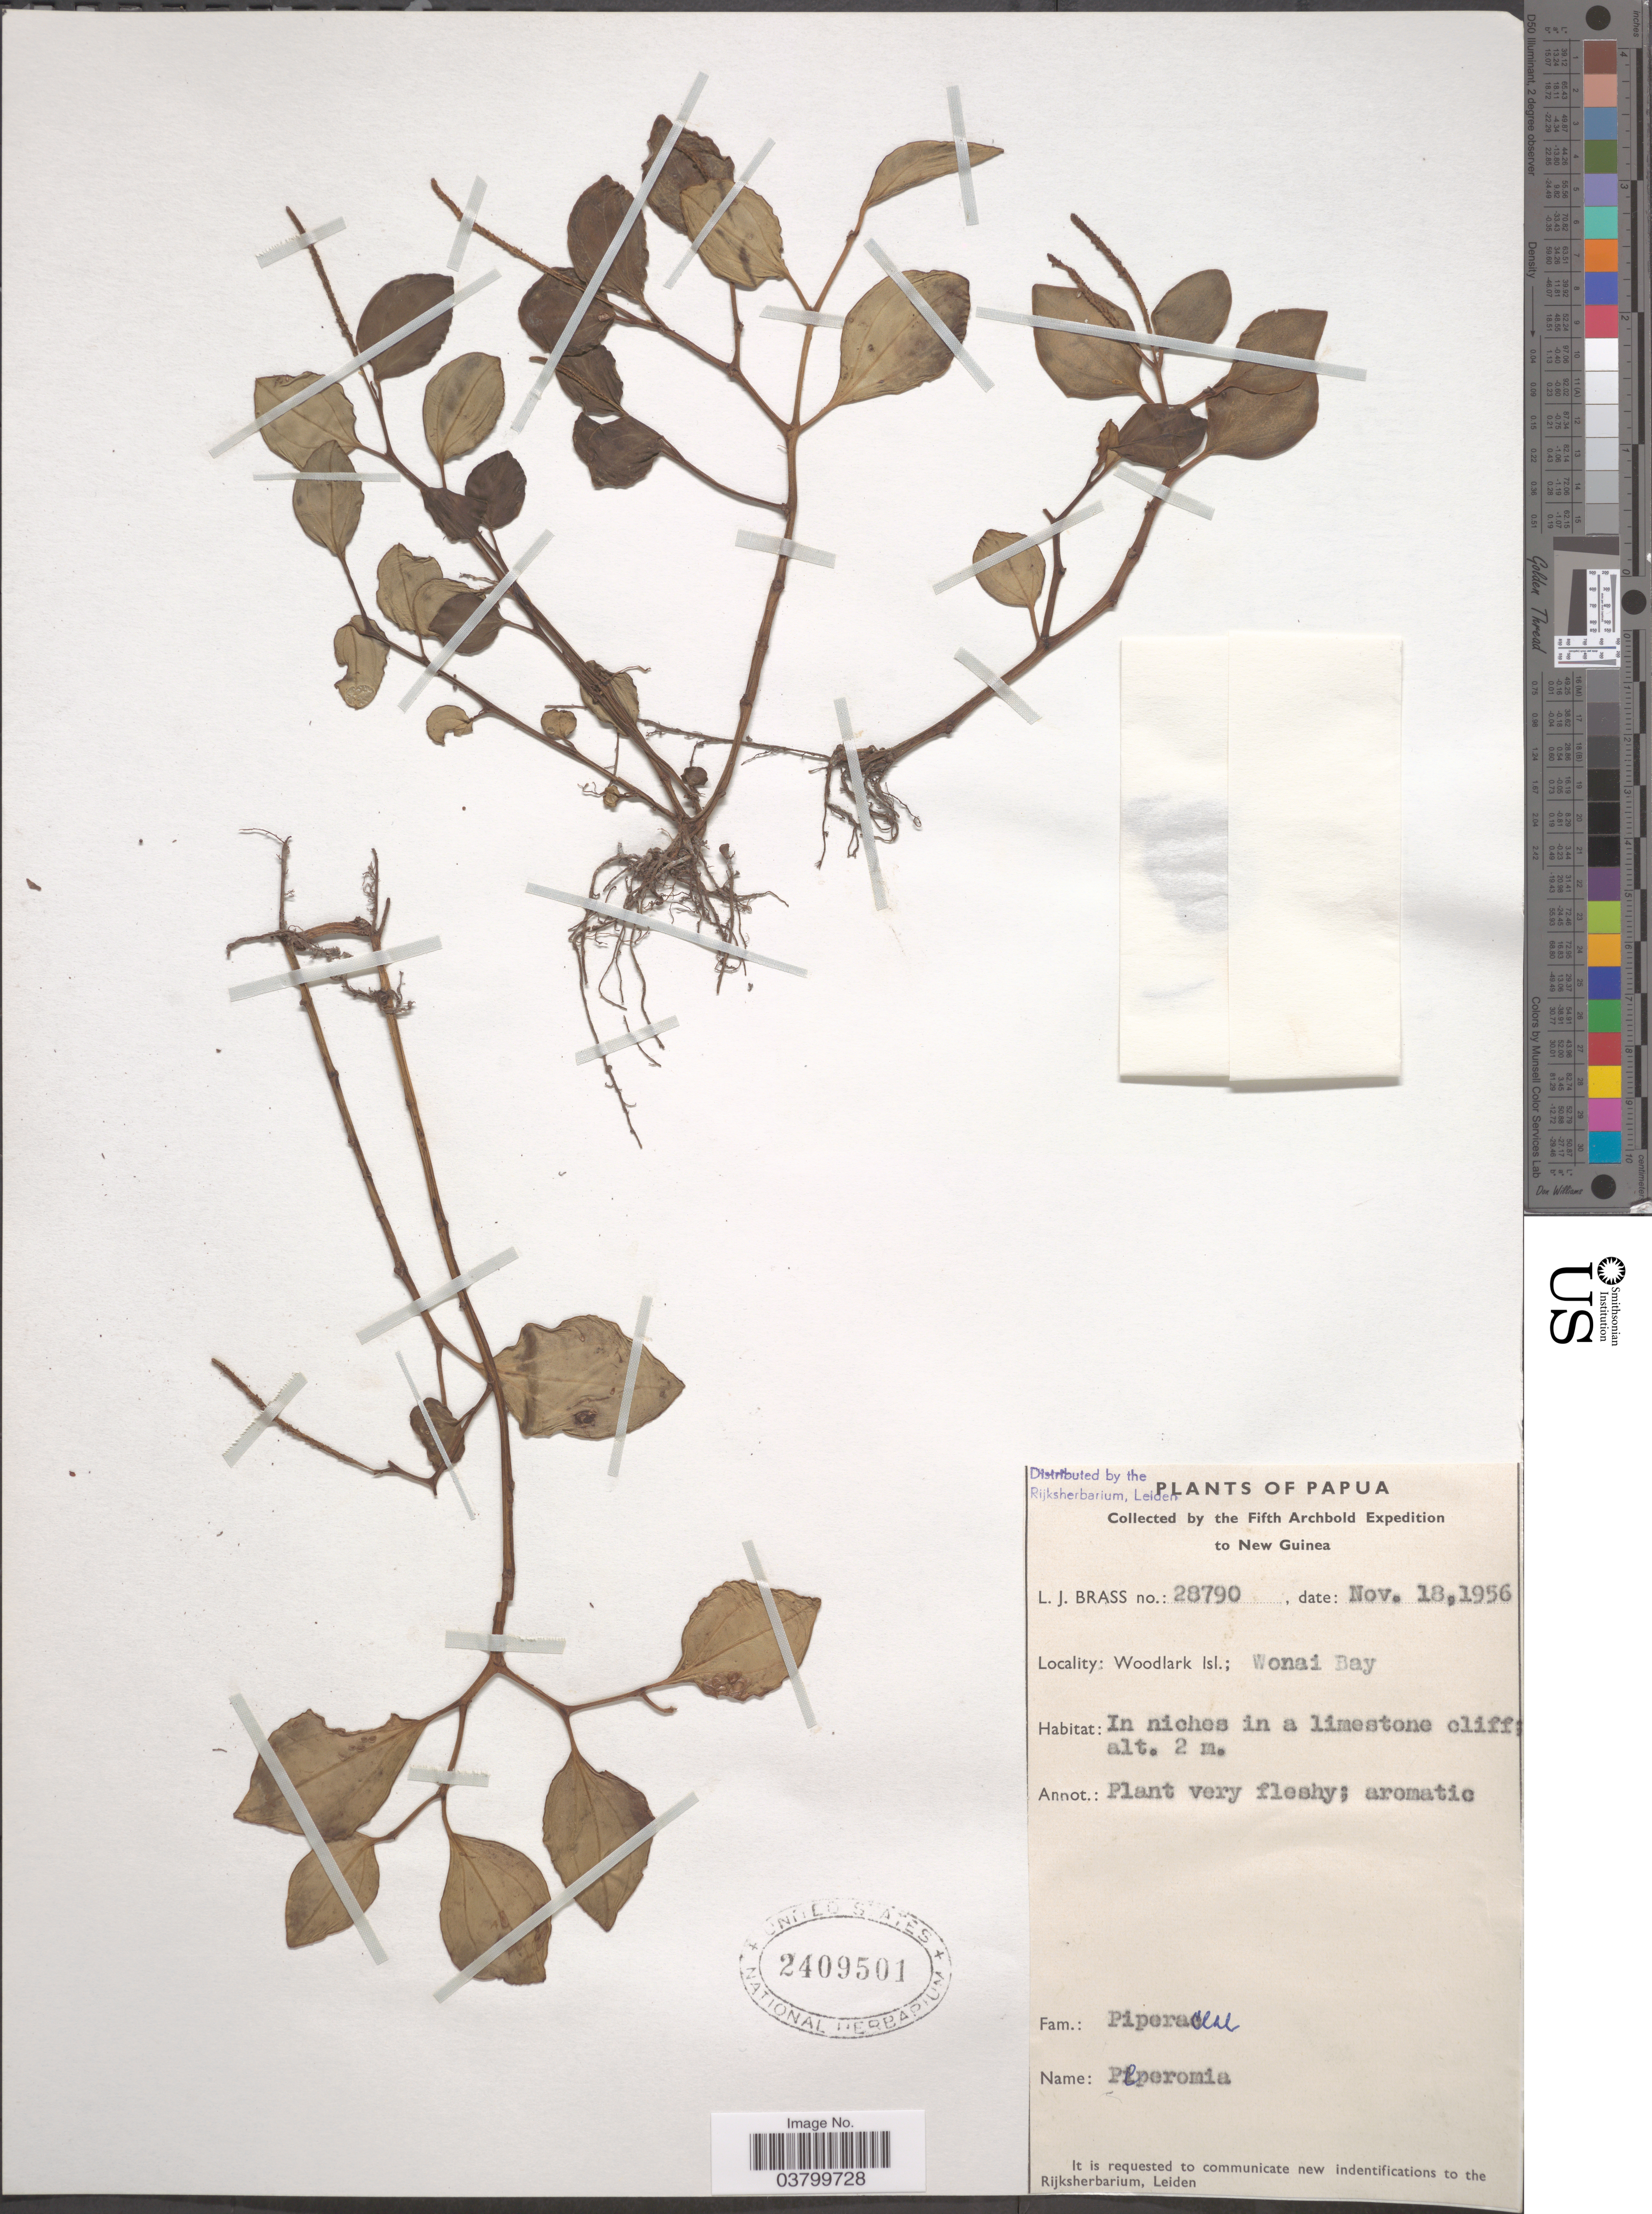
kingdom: Plantae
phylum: Tracheophyta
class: Magnoliopsida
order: Piperales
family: Piperaceae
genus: Peperomia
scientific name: Peperomia sp.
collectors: L. J. Brass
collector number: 28790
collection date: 1956-11-18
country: Papua New Guinea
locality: New Guinea. Woodlark Isl.; Wonai Bay.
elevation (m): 2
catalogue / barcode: US 2409501